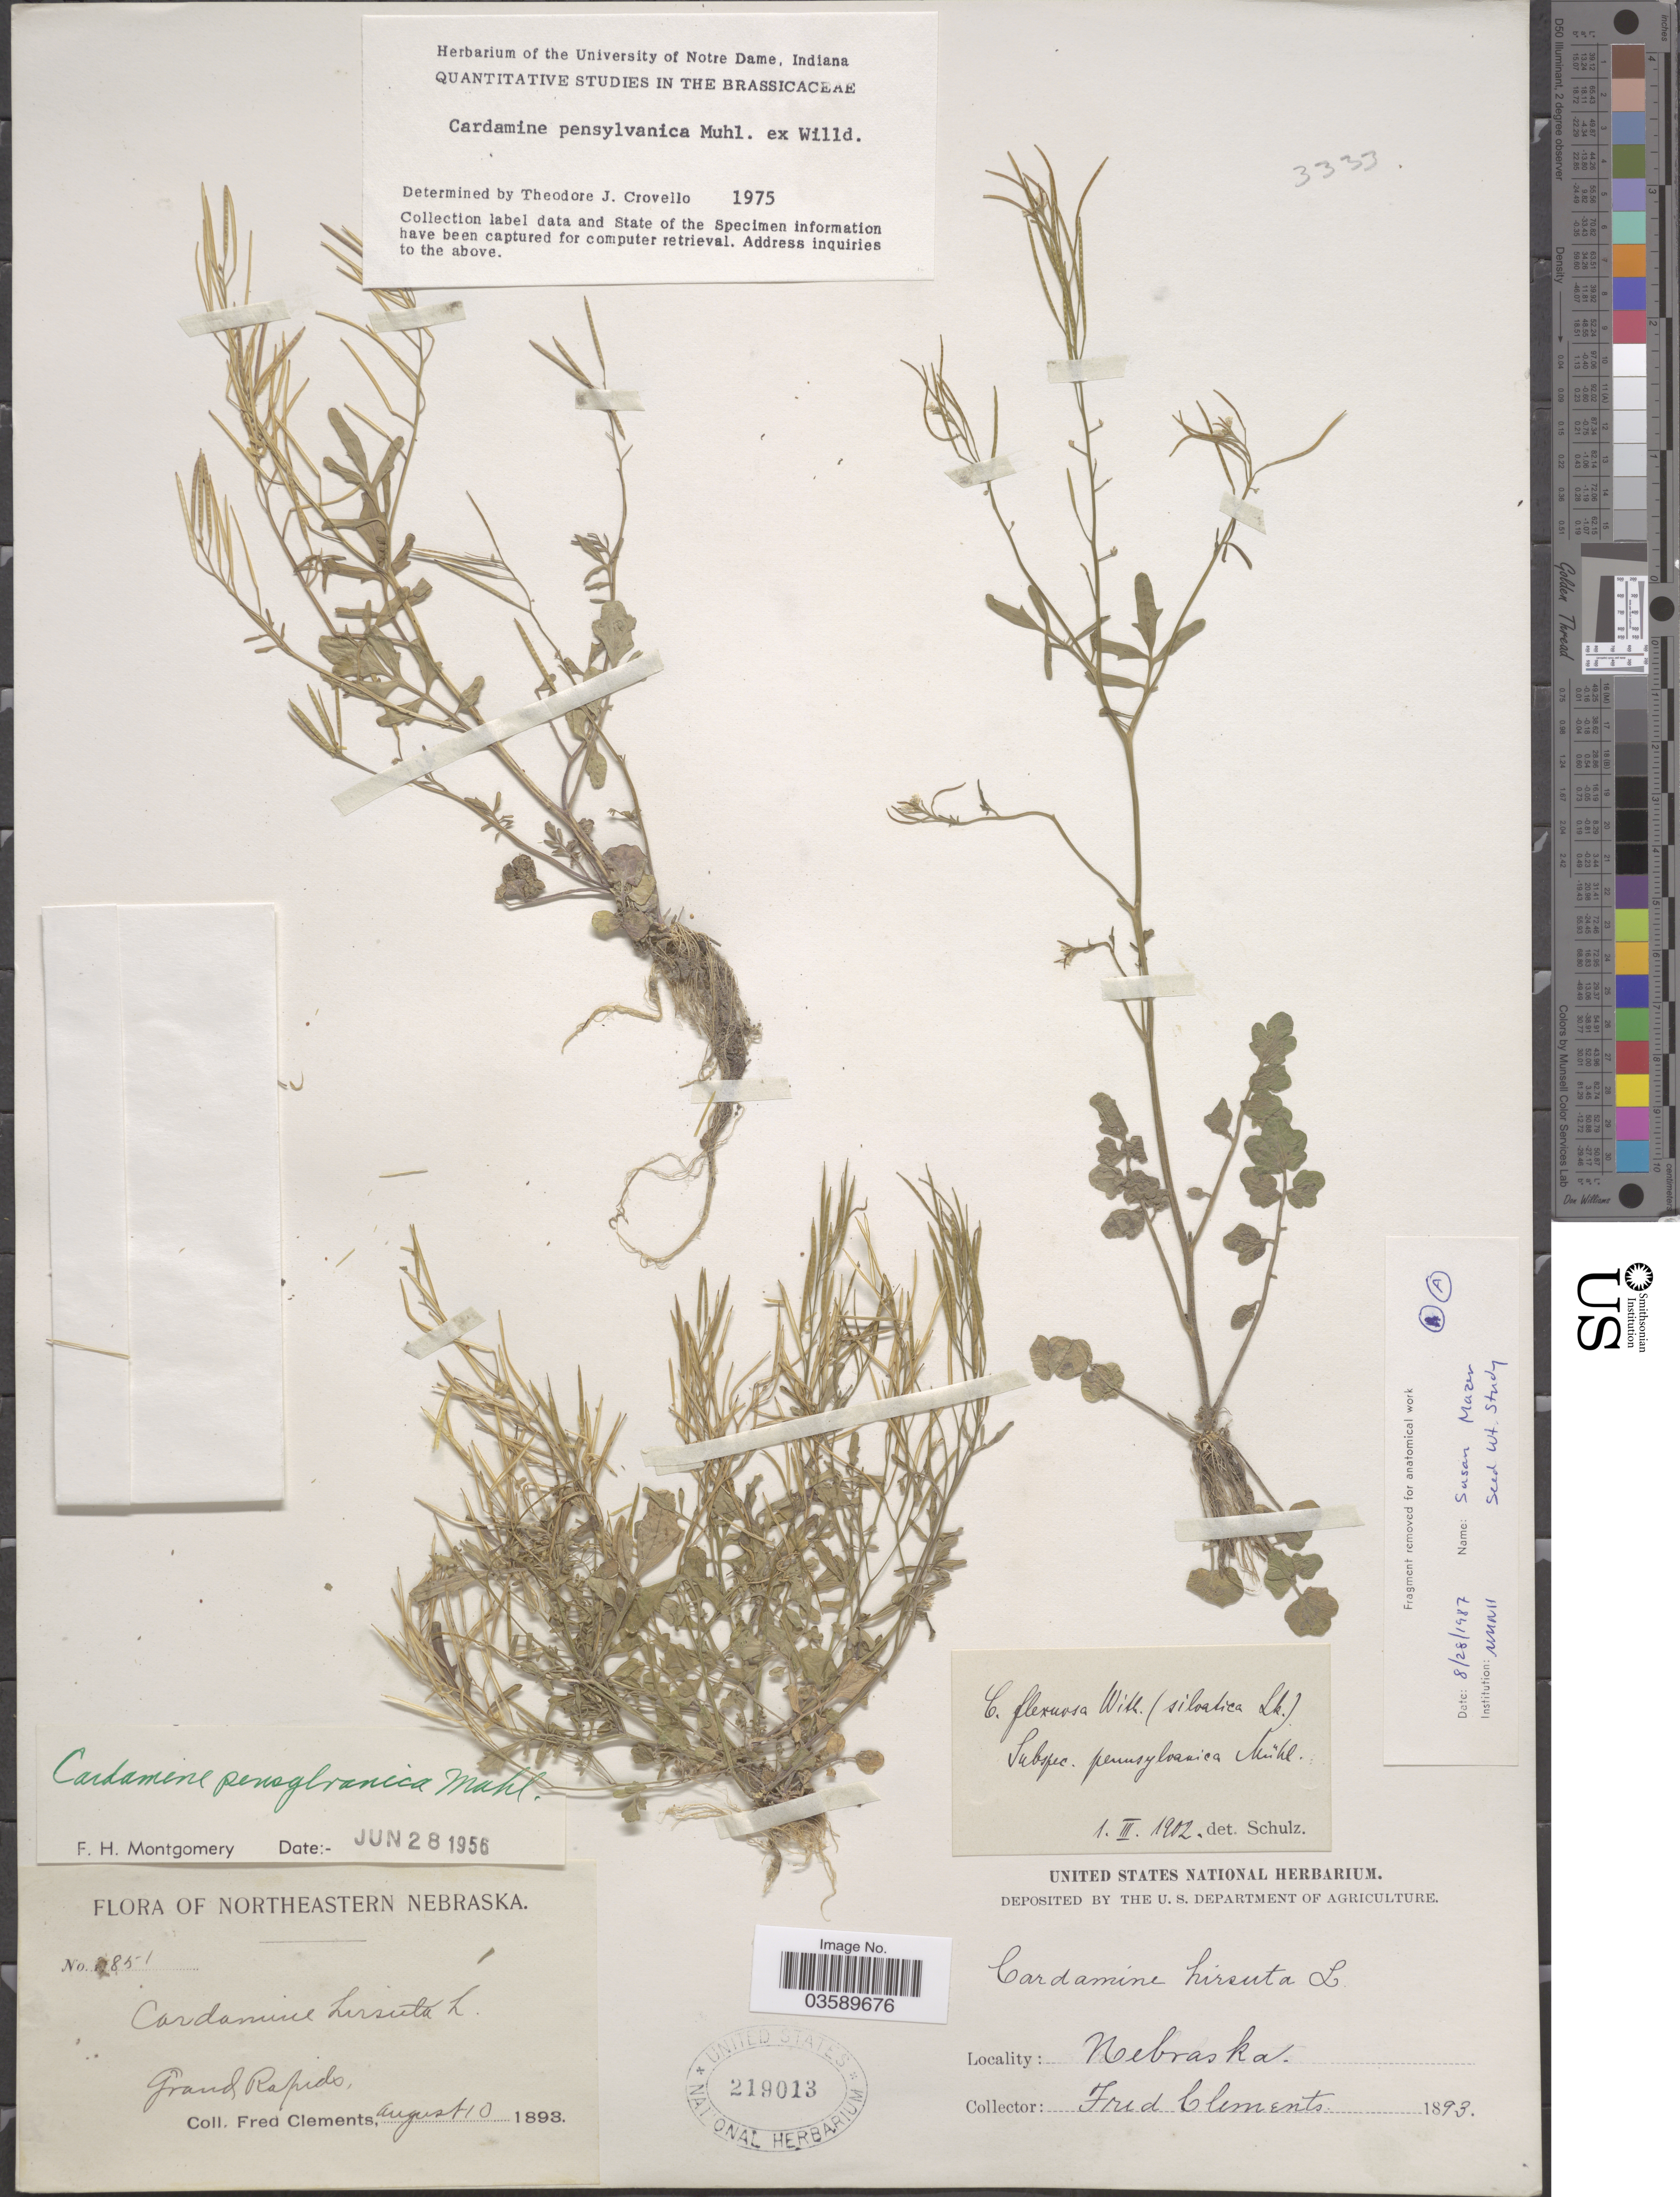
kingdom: Plantae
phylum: Tracheophyta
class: Magnoliopsida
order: Brassicales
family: Brassicaceae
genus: Cardamine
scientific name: Cardamine pensylvanica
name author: Muhl. ex Willd.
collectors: F. Clements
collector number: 851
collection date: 1893-08-10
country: United States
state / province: Nebraska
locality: Northeastern Nebraska. Grand Rapids.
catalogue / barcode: US 219013